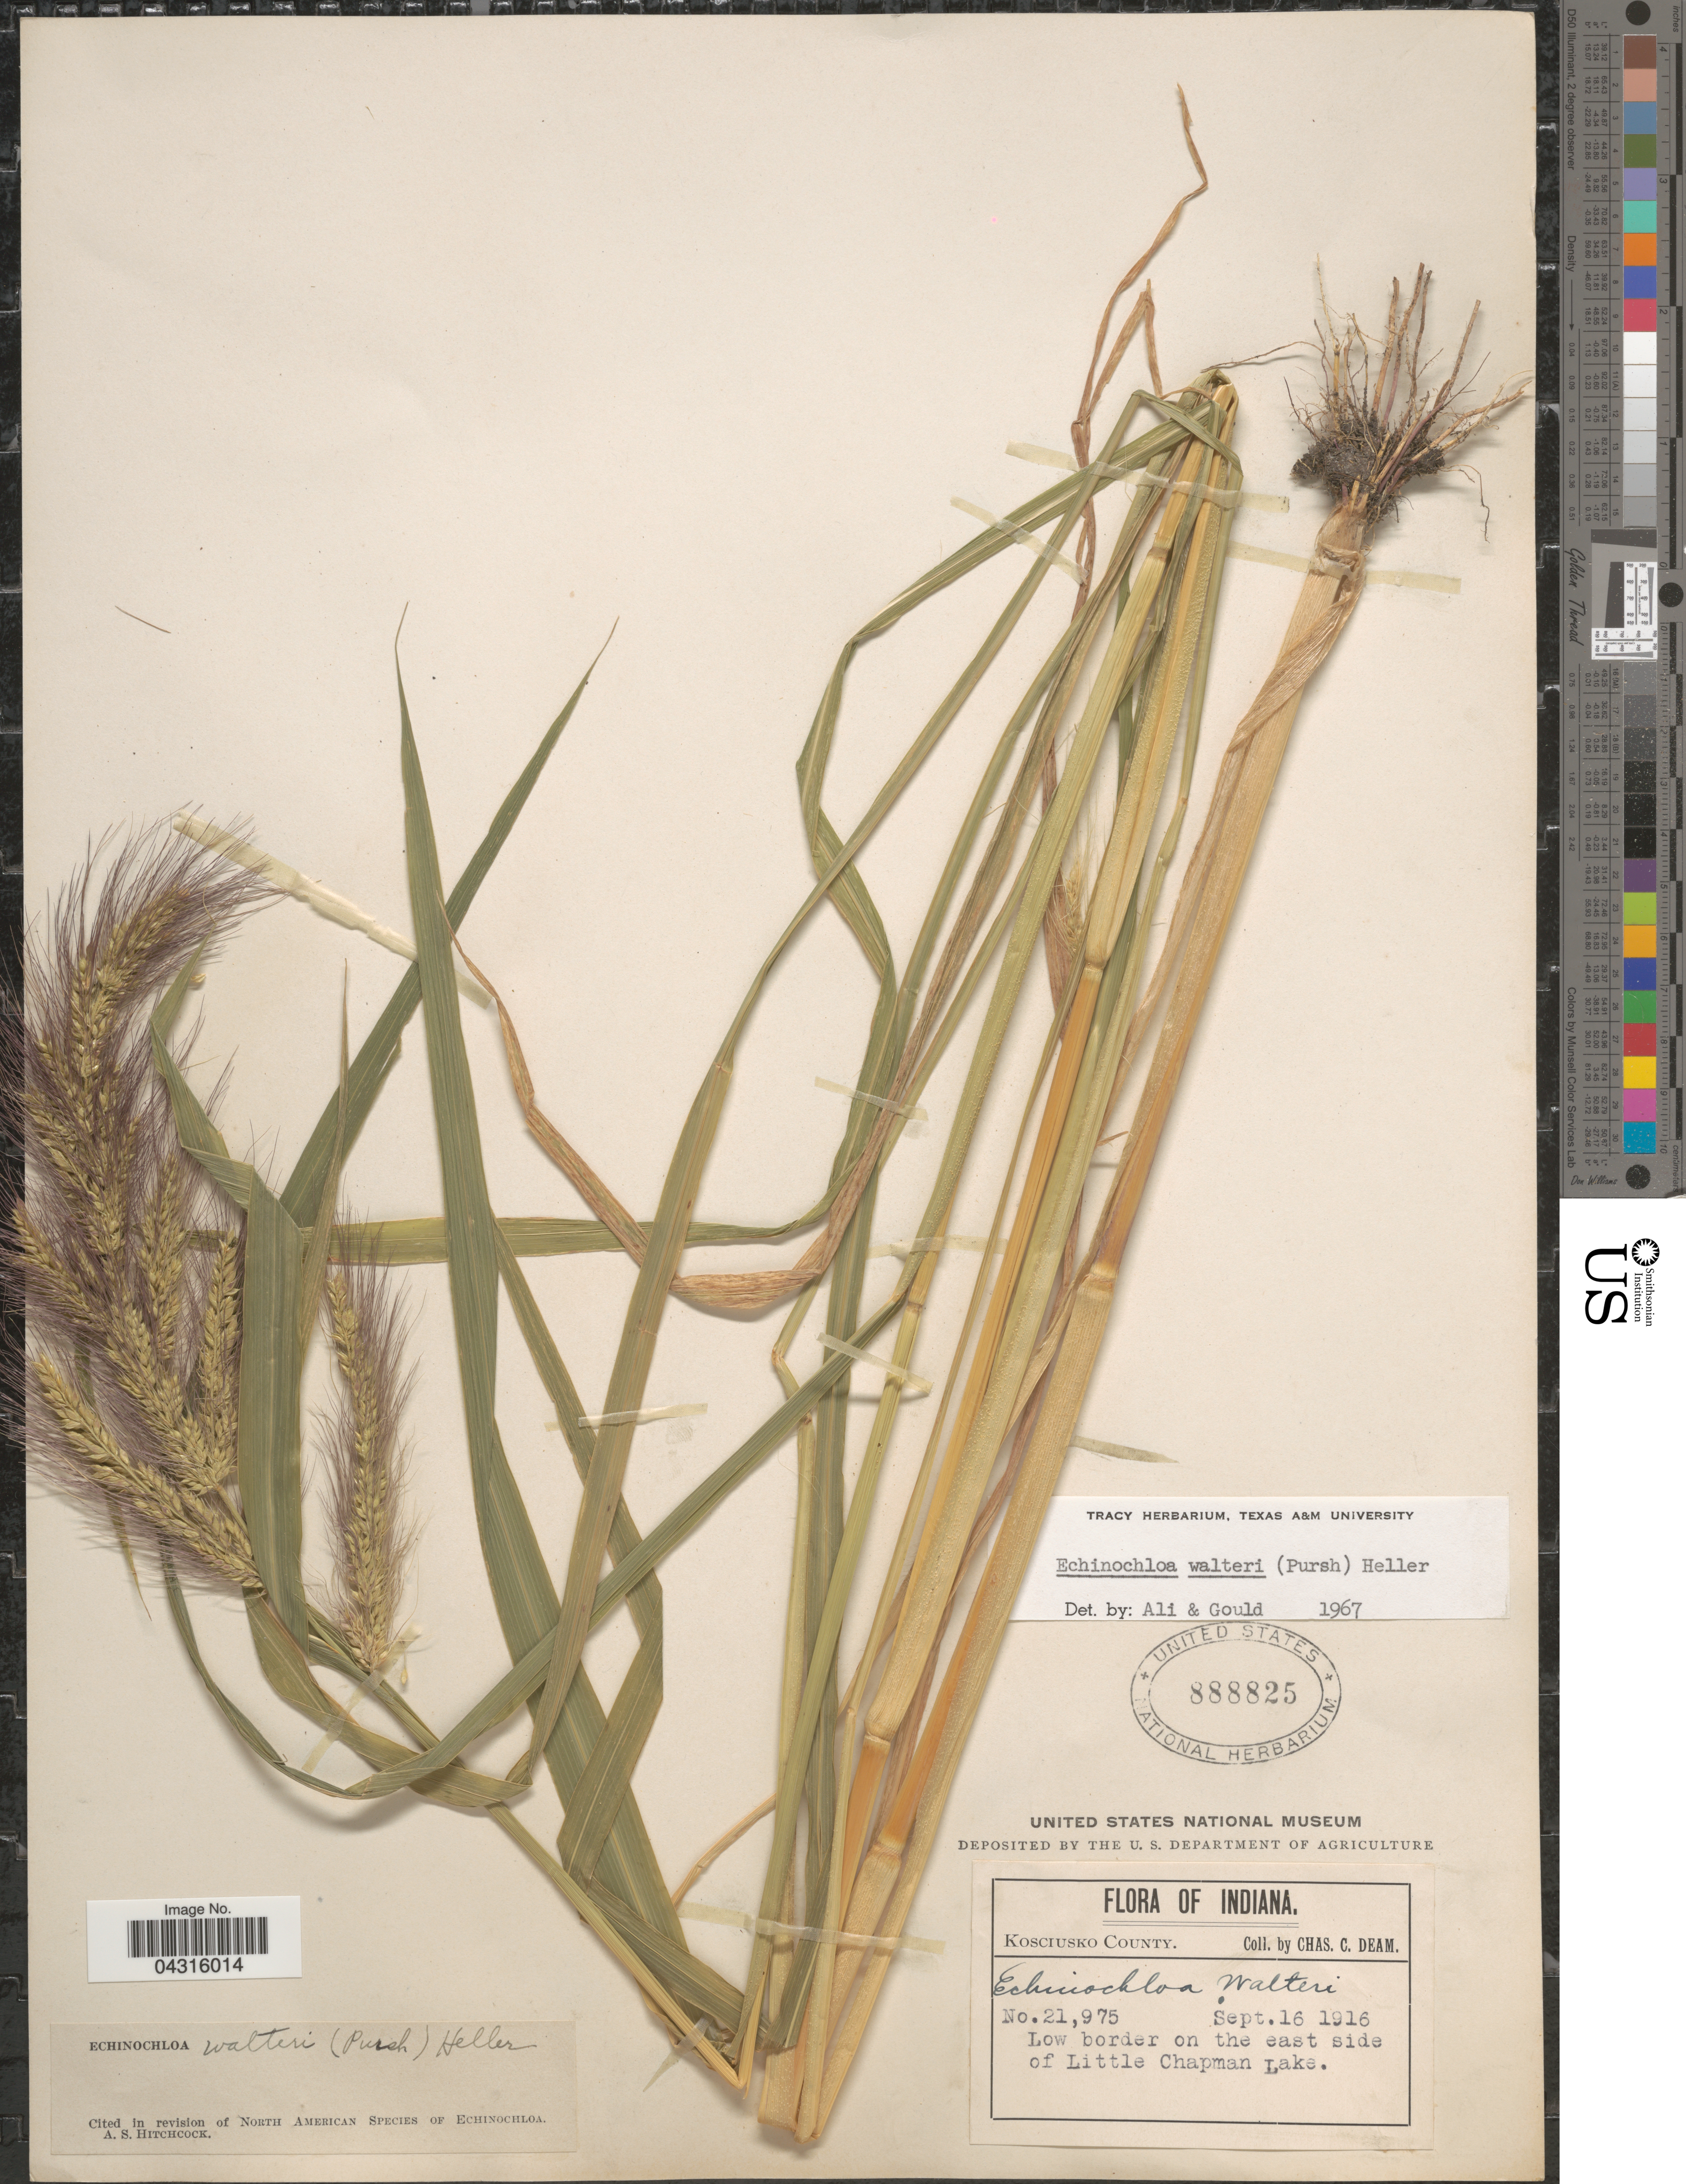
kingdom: Plantae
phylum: Tracheophyta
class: Liliopsida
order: Poales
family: Poaceae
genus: Echinochloa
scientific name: Echinochloa walteri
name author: (Pursh) A. Heller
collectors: C. C. Deam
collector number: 21975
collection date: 1916-09-16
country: United States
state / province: Indiana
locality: Kosciusko County. Low border on the east side of Little Chapman Lake.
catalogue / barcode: US 888825